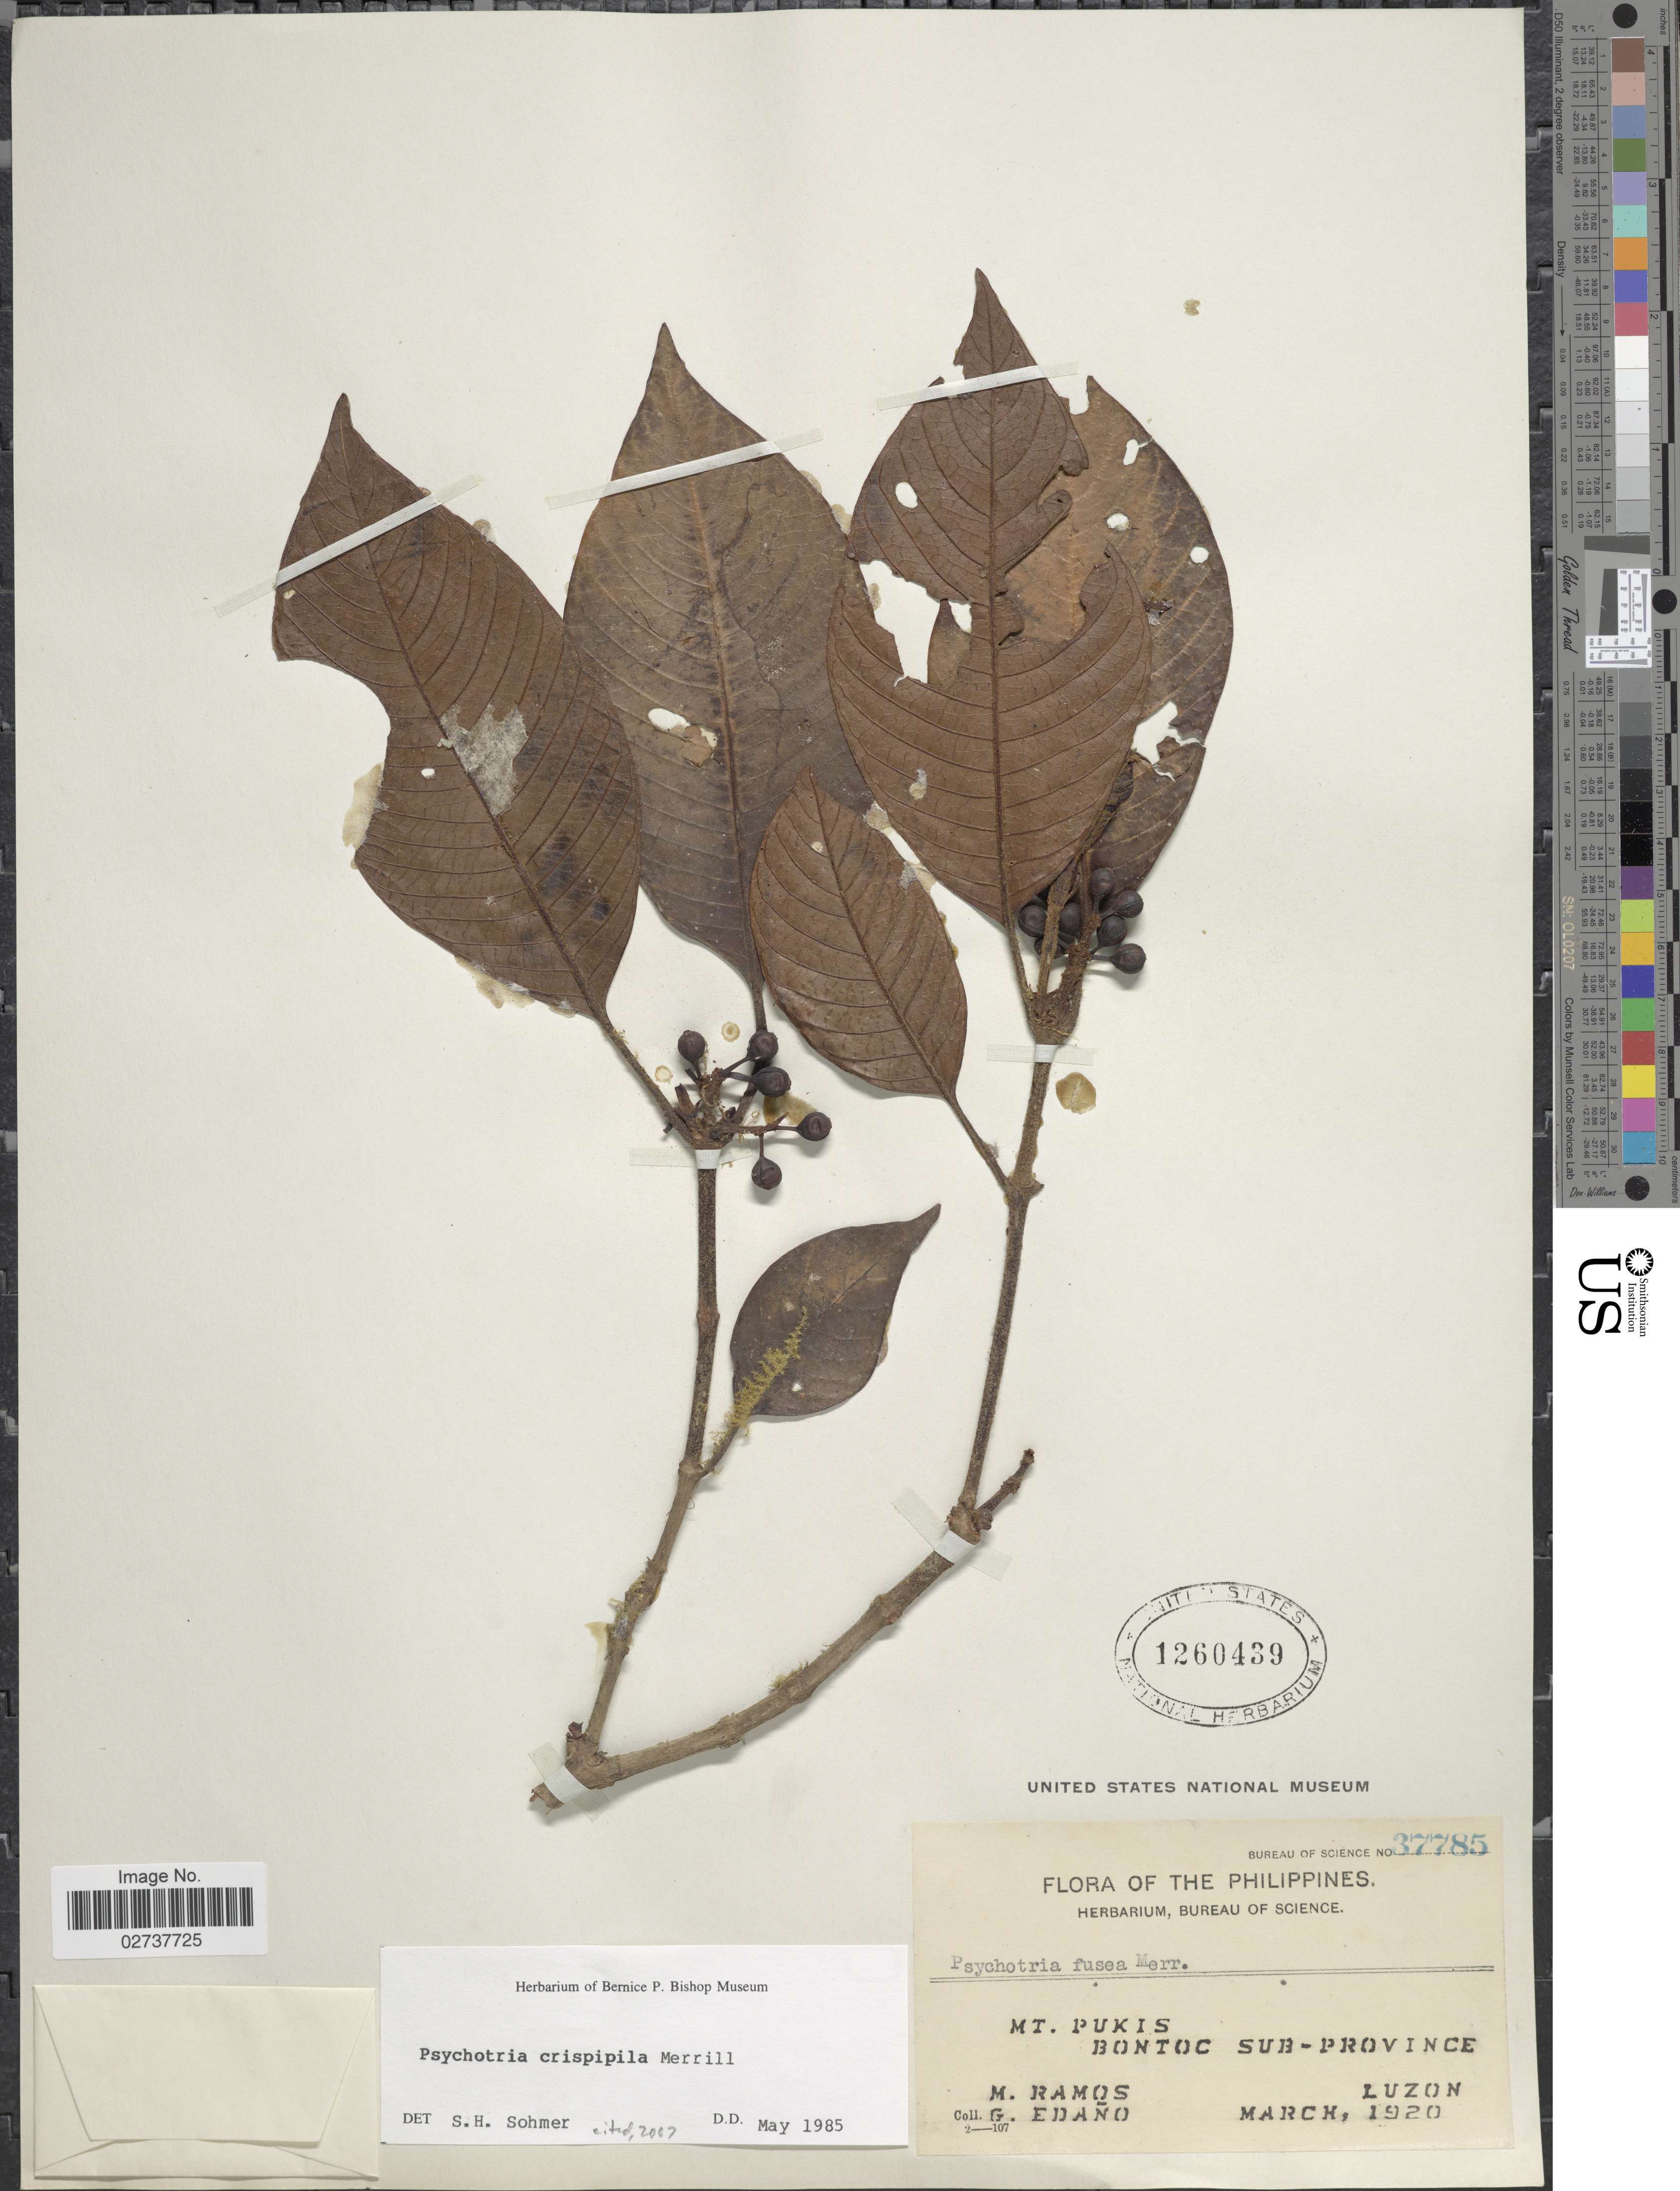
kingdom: Plantae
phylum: Tracheophyta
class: Magnoliopsida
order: Gentianales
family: Rubiaceae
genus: Psychotria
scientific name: Psychotria crispipila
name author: Merr.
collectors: M. Ramos & G. Edaño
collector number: Bureau of Science 37785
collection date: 1920-03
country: Philippines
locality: Mt. Pukis, Bontoc Sub-Province Luzon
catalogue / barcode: US 1260439